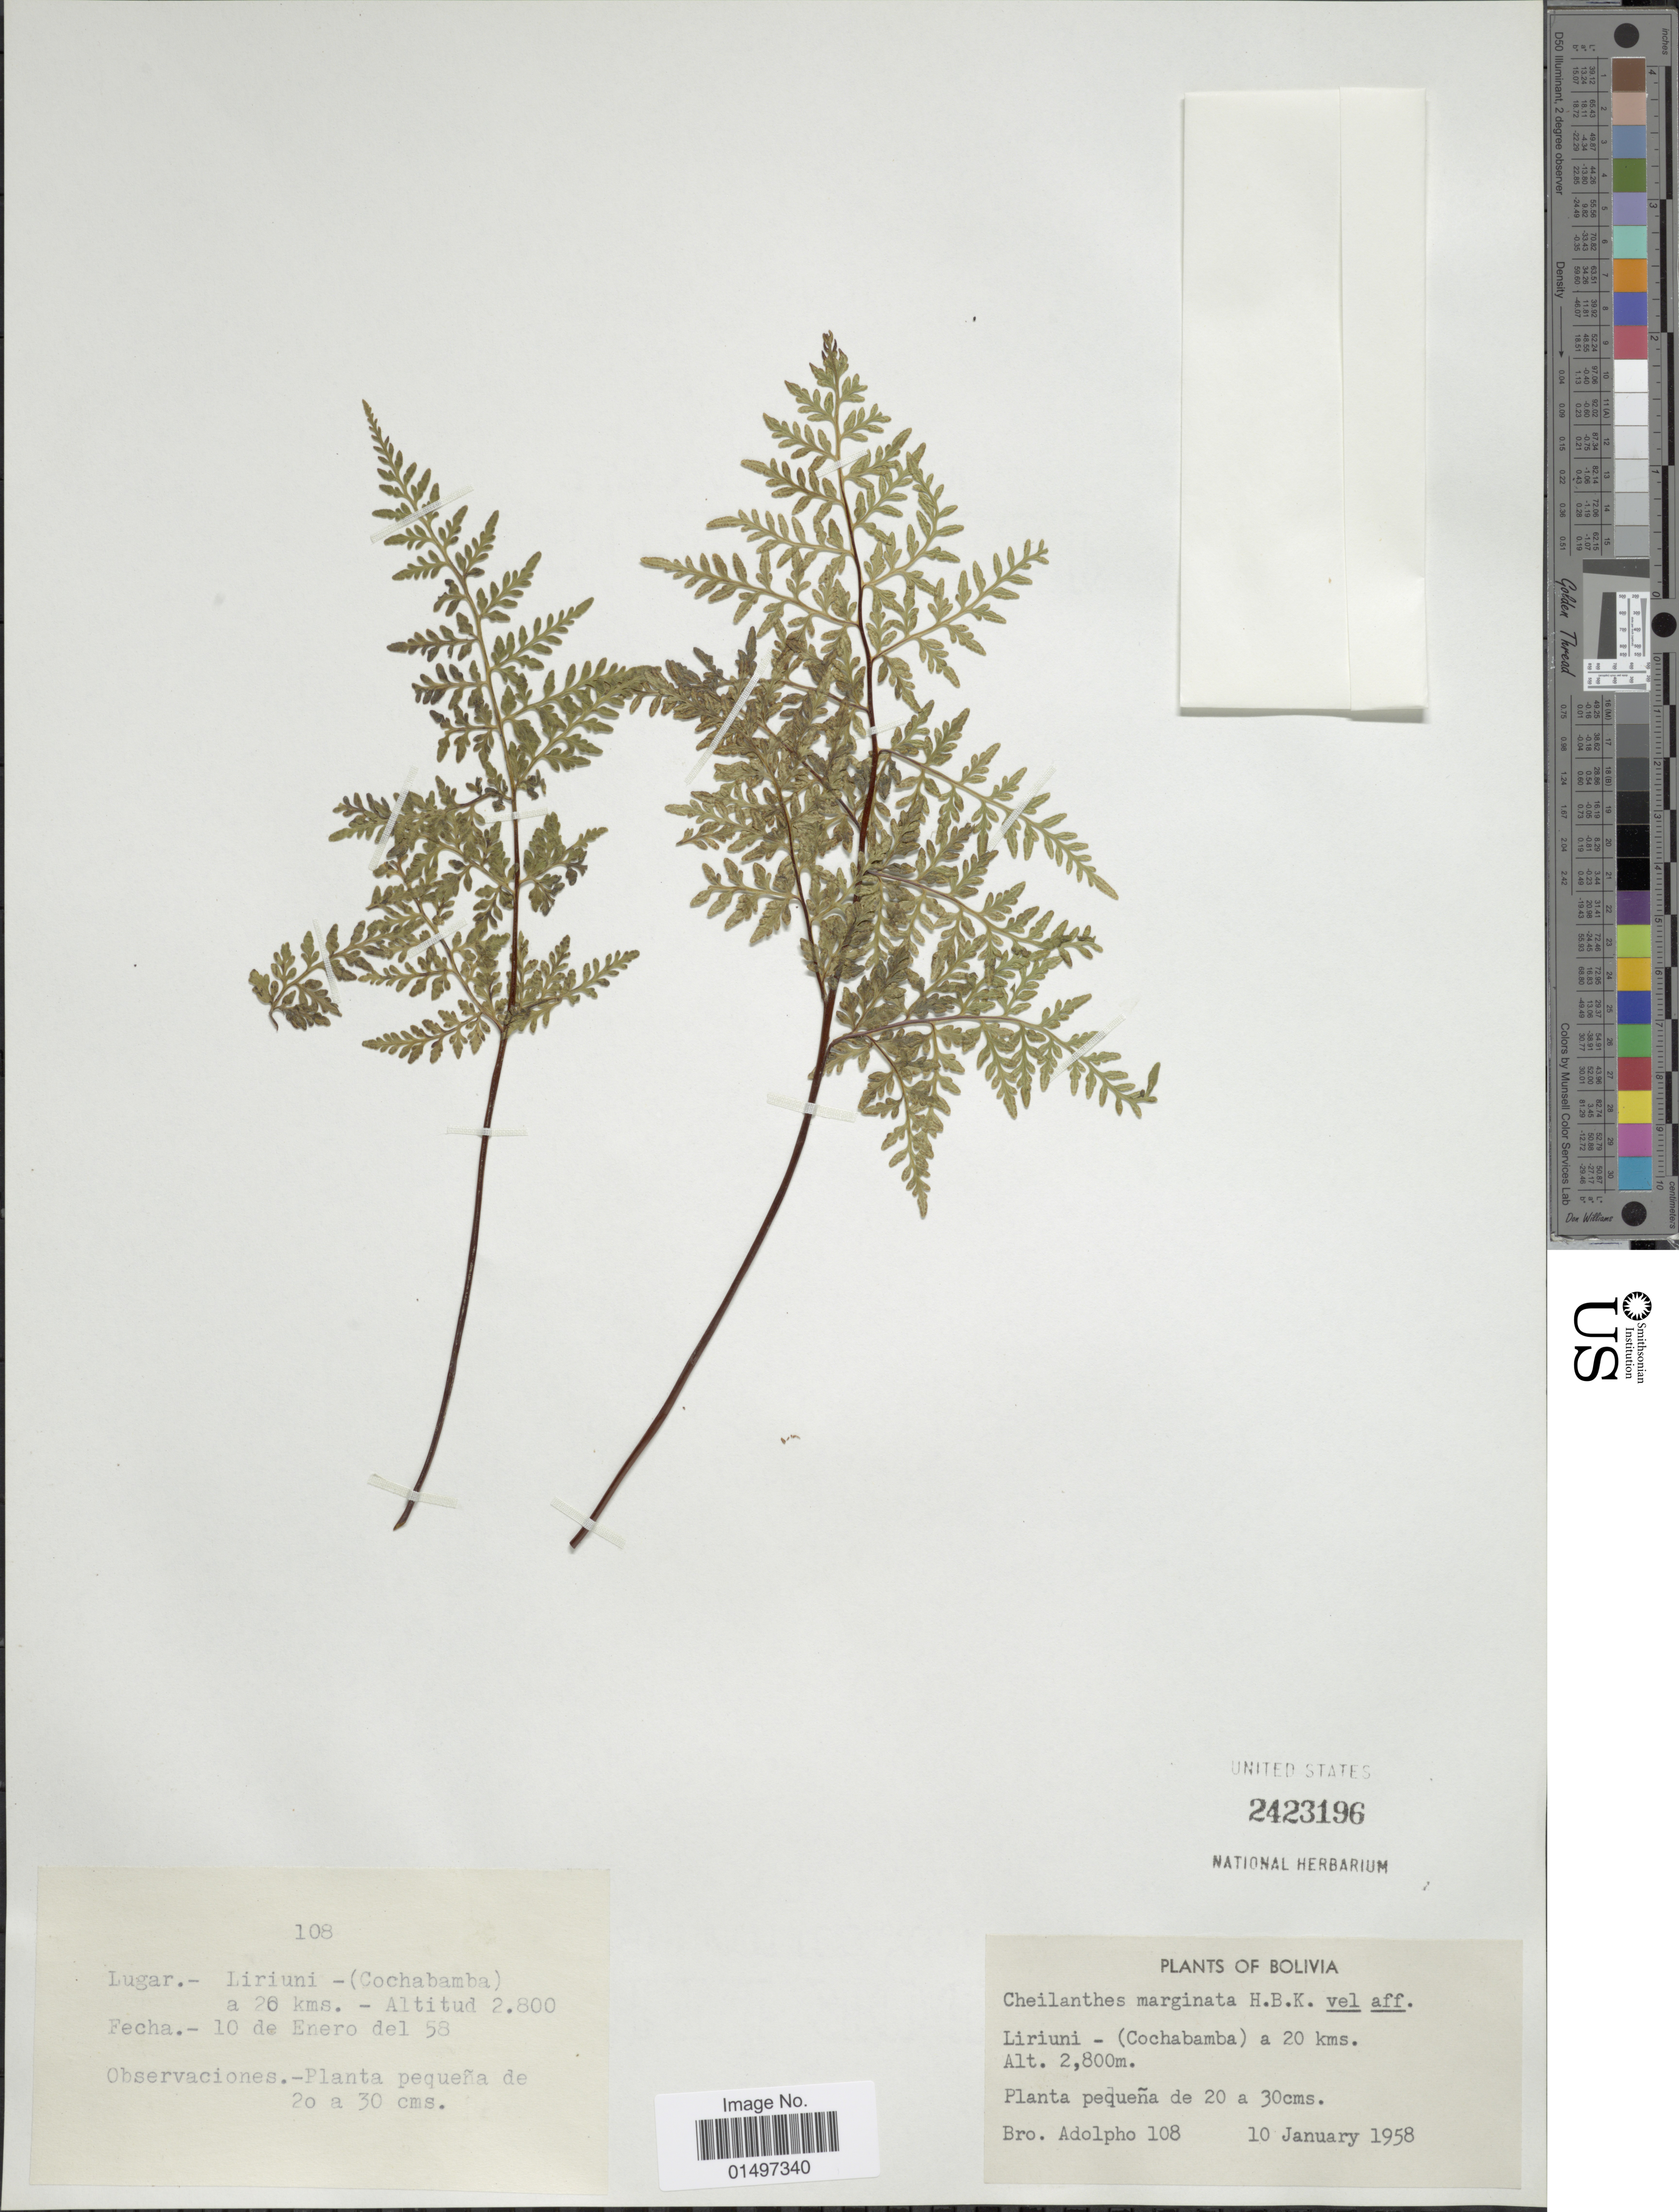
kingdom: Plantae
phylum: Tracheophyta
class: Polypodiopsida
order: Polypodiales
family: Pteridaceae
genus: Gaga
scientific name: Gaga marginata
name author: (Kunth) Fay W. Li & Windham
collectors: Bro. Adolfo M.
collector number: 108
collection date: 1958-01-10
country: Bolivia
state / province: Cochabamba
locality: Liriuni - (Cochabamba) a 20 kms.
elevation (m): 2800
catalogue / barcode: US 2423196